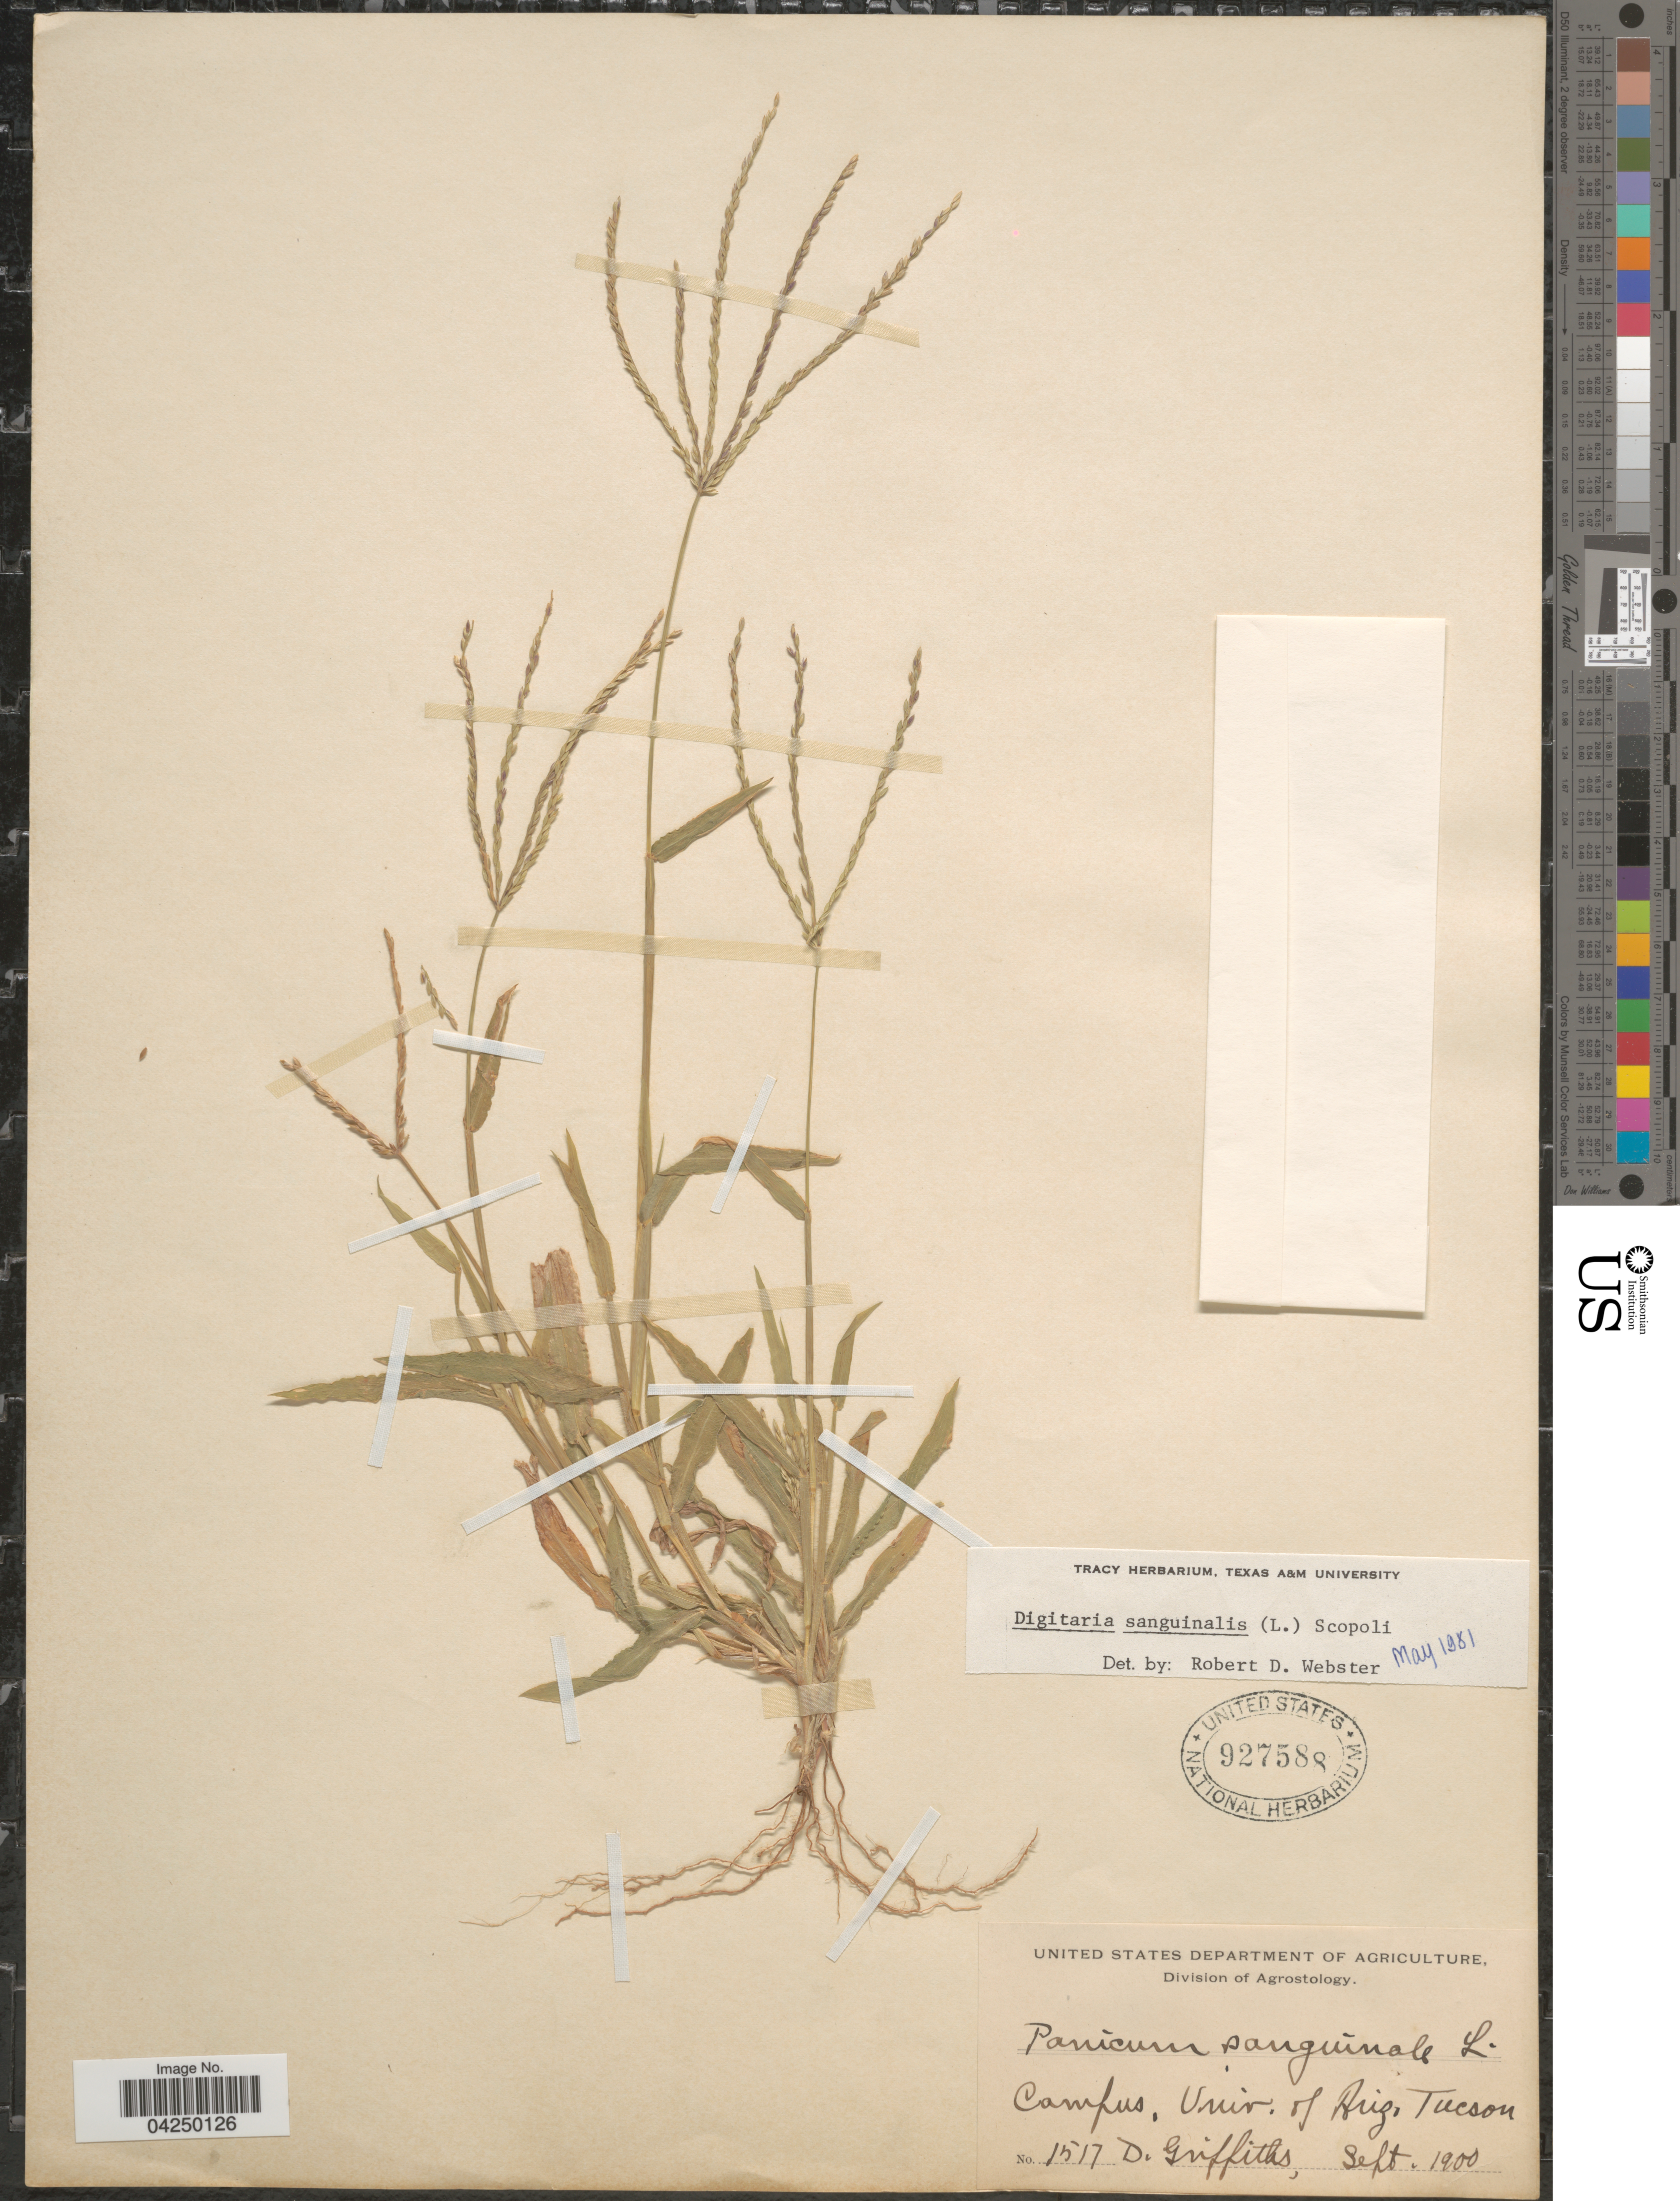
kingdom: Plantae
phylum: Tracheophyta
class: Liliopsida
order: Poales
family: Poaceae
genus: Digitaria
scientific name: Digitaria sanguinalis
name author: (L.) Scop.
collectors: D. Griffiths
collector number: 1517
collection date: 1900-09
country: United States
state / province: Arizona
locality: Campus, Univ. of Ariz. Tucson.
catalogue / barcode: US 927588